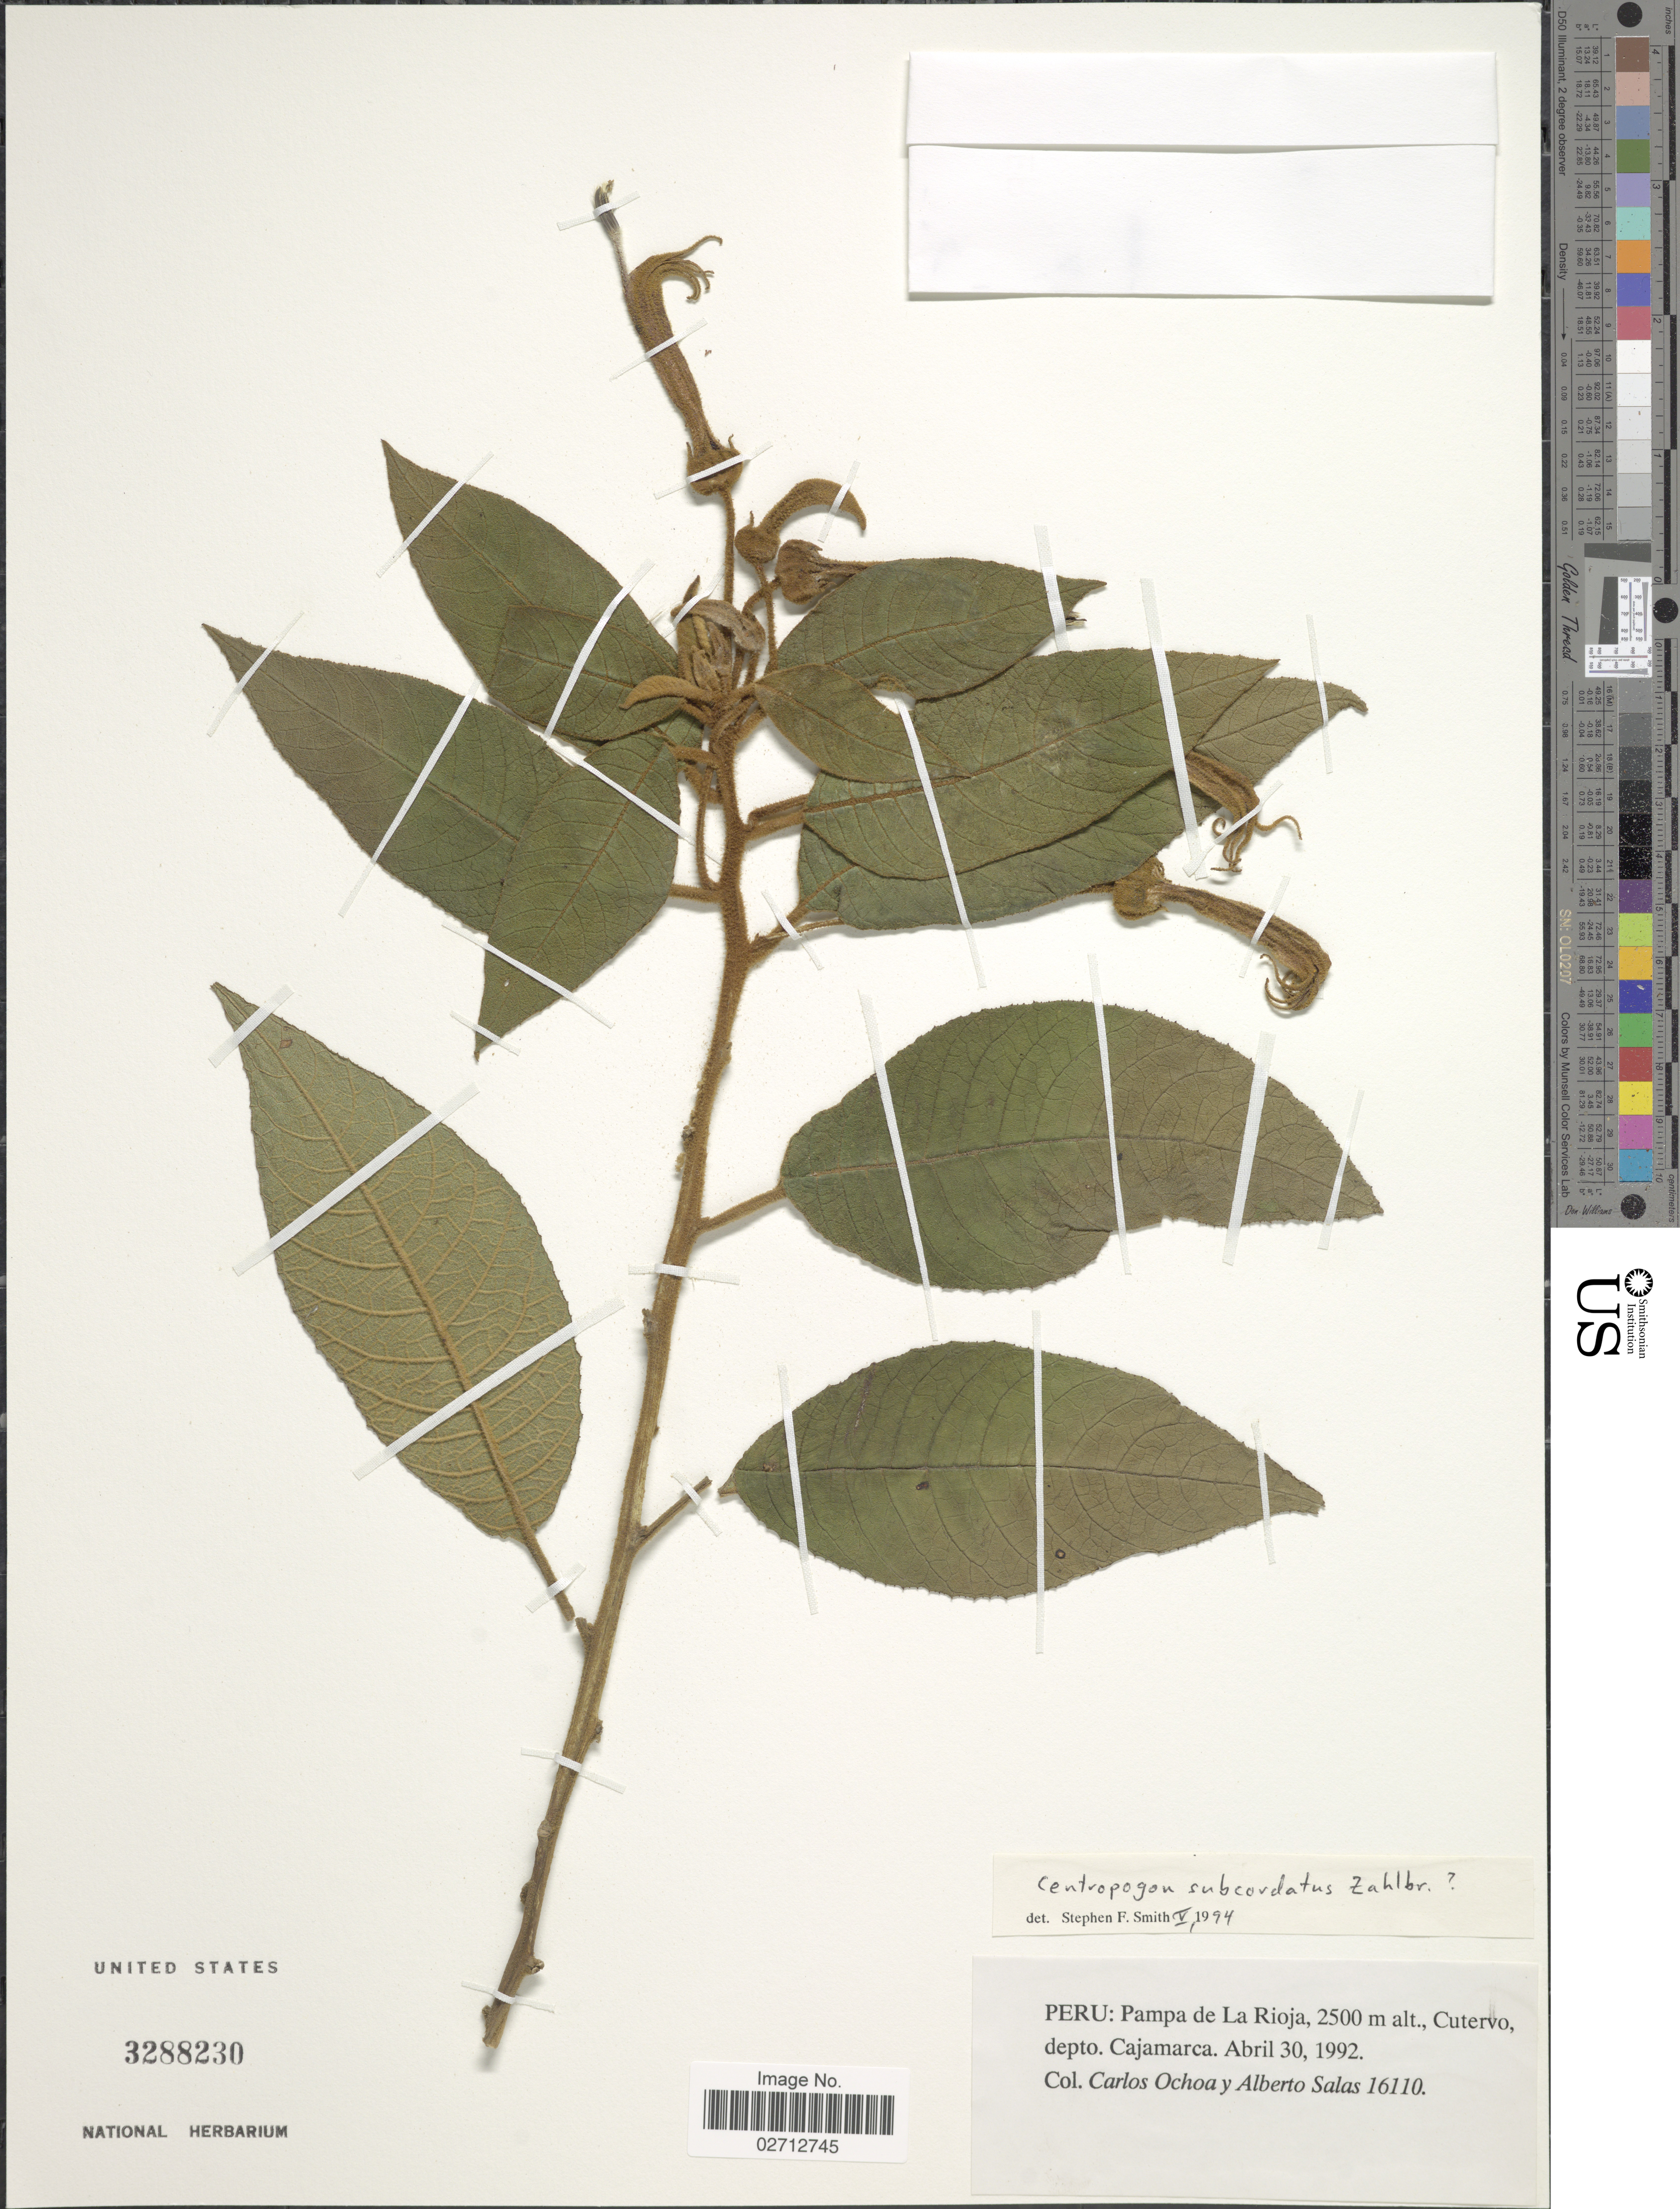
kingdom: Plantae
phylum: Tracheophyta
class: Magnoliopsida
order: Asterales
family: Campanulaceae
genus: Centropogon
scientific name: Centropogon subcordatus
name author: Zahlbr.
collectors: C. Ochoa & A. Salas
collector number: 16110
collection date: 1992-04-30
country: Peru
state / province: Cajamarca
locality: Pampa de La Rioja, Cutervo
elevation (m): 2500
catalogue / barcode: US 3288230